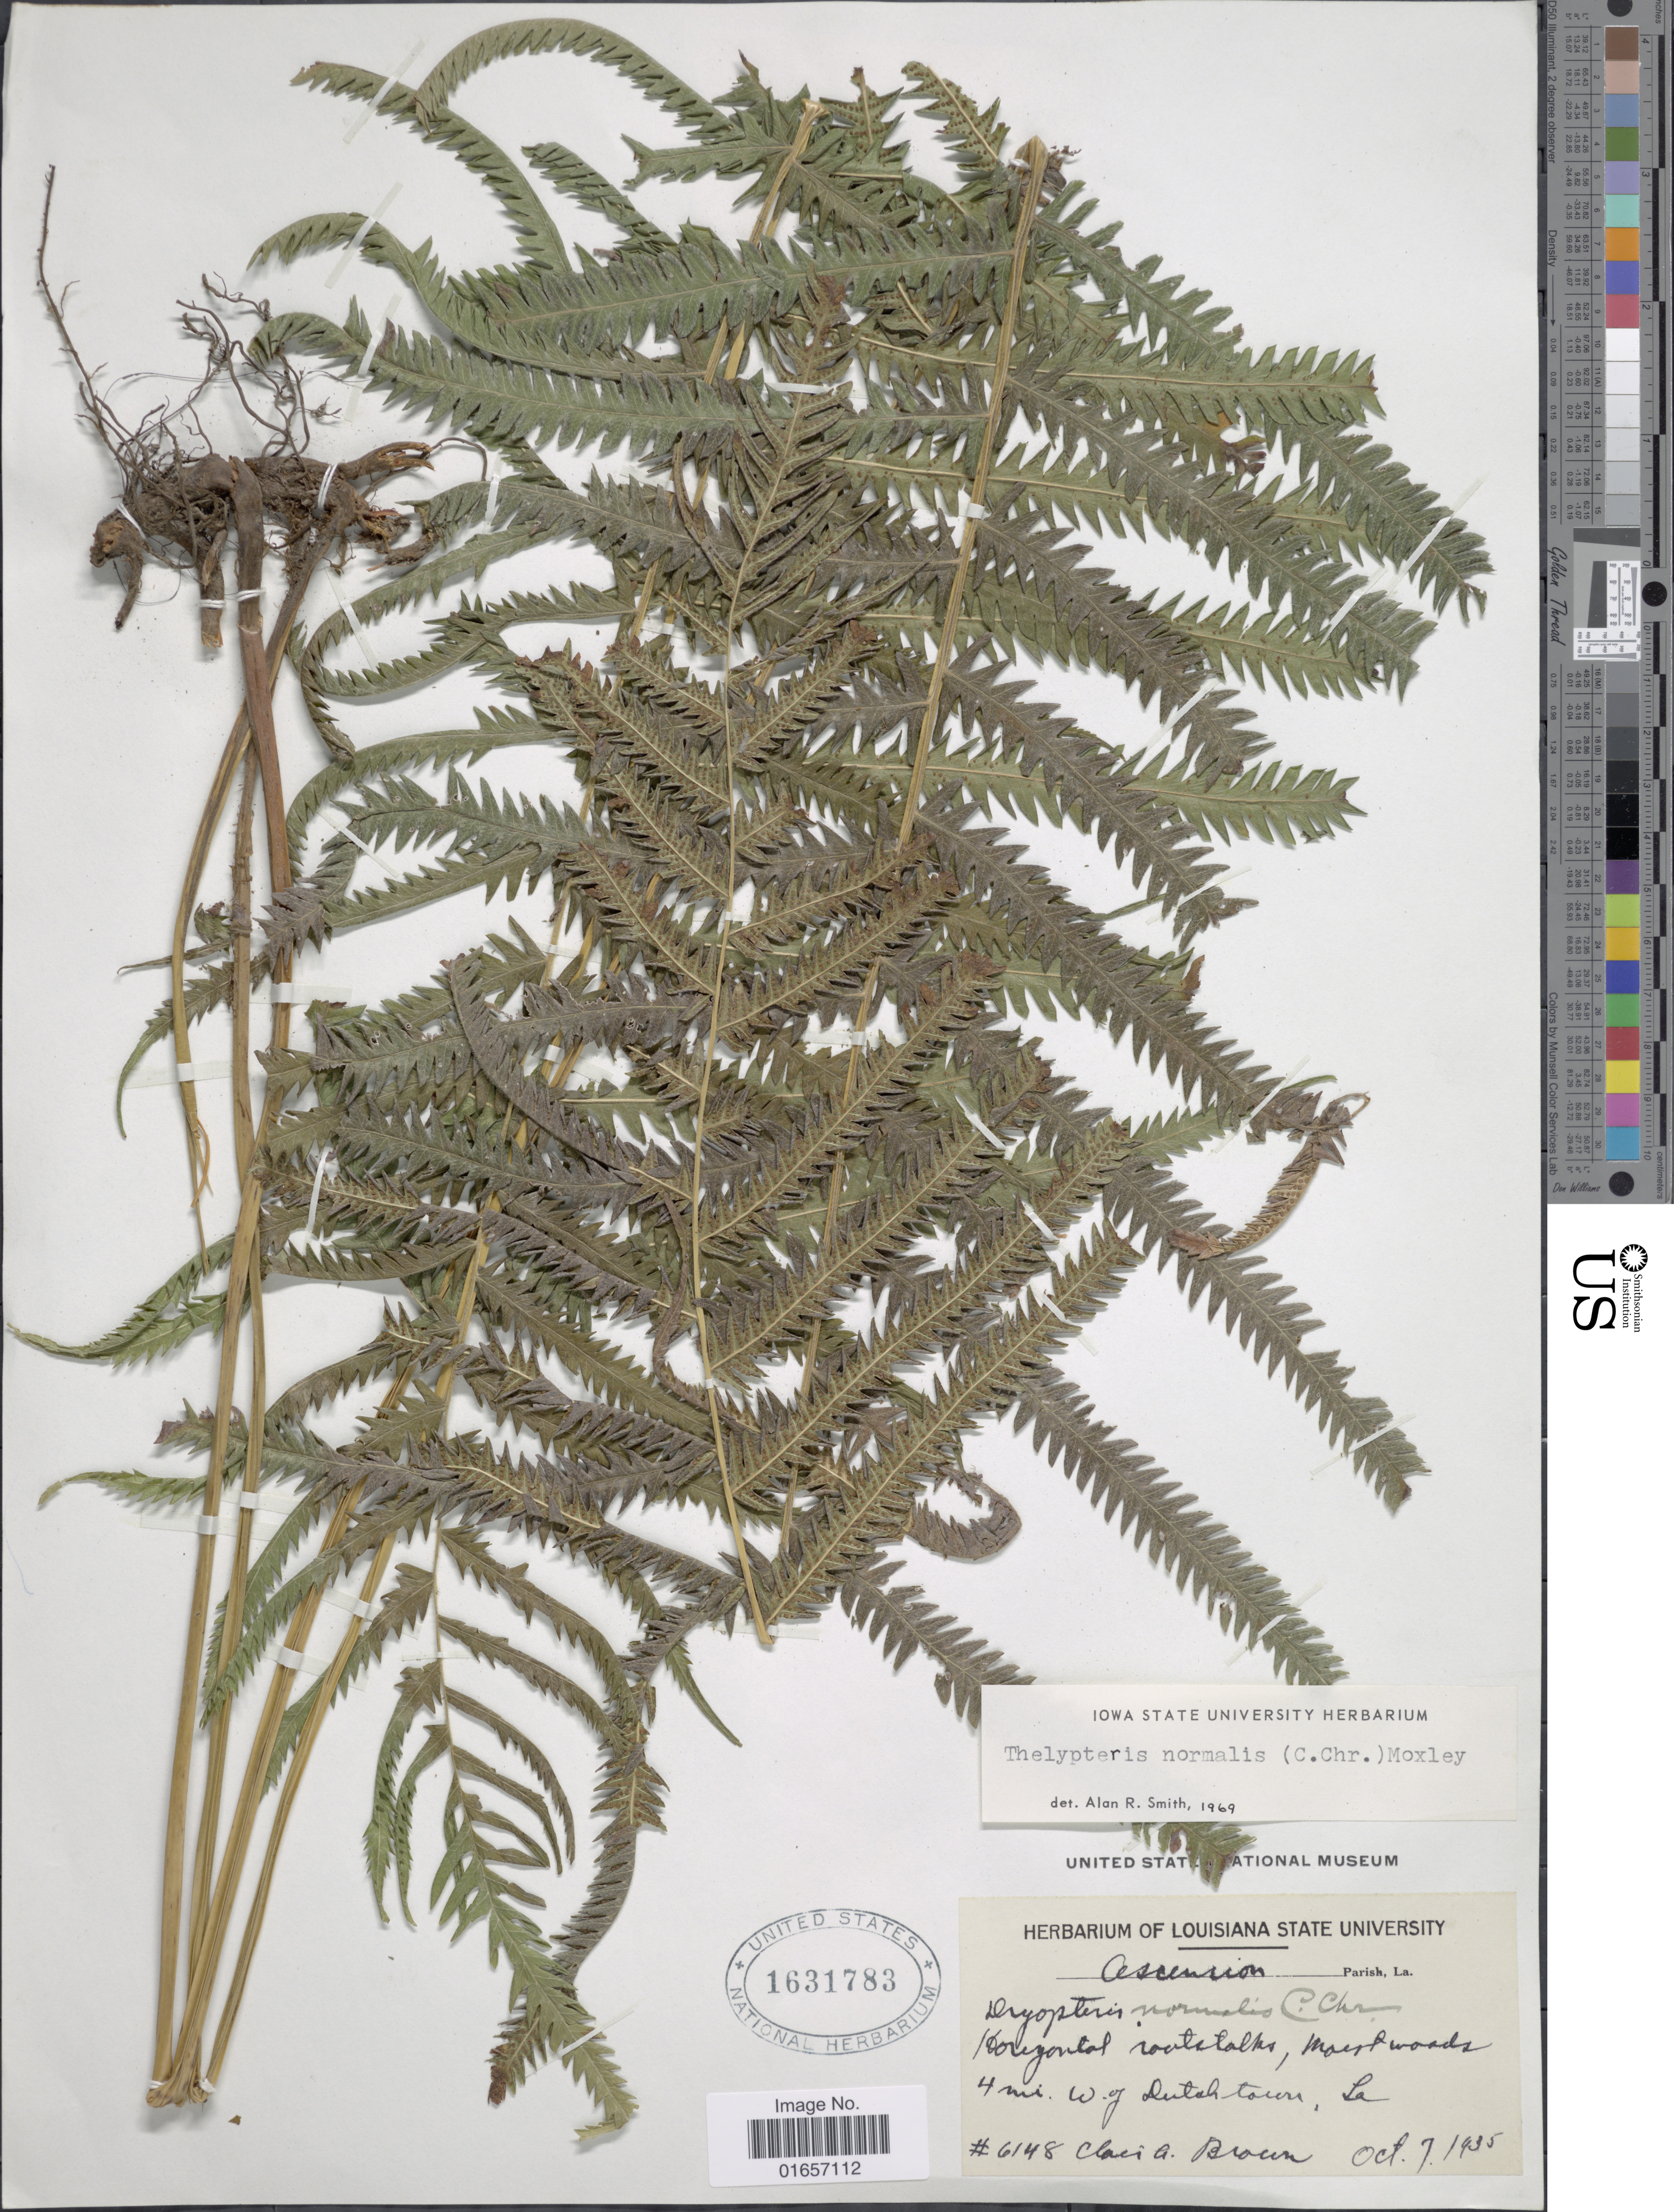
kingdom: Plantae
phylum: Tracheophyta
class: Polypodiopsida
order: Polypodiales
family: Thelypteridaceae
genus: Christella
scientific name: Christella kunthii comb. ined.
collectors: C. A. Brown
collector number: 6148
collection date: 1935-10-07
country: United States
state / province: Louisiana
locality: moist woods, 4 mi. W of Dutchtown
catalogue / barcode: US 1631783